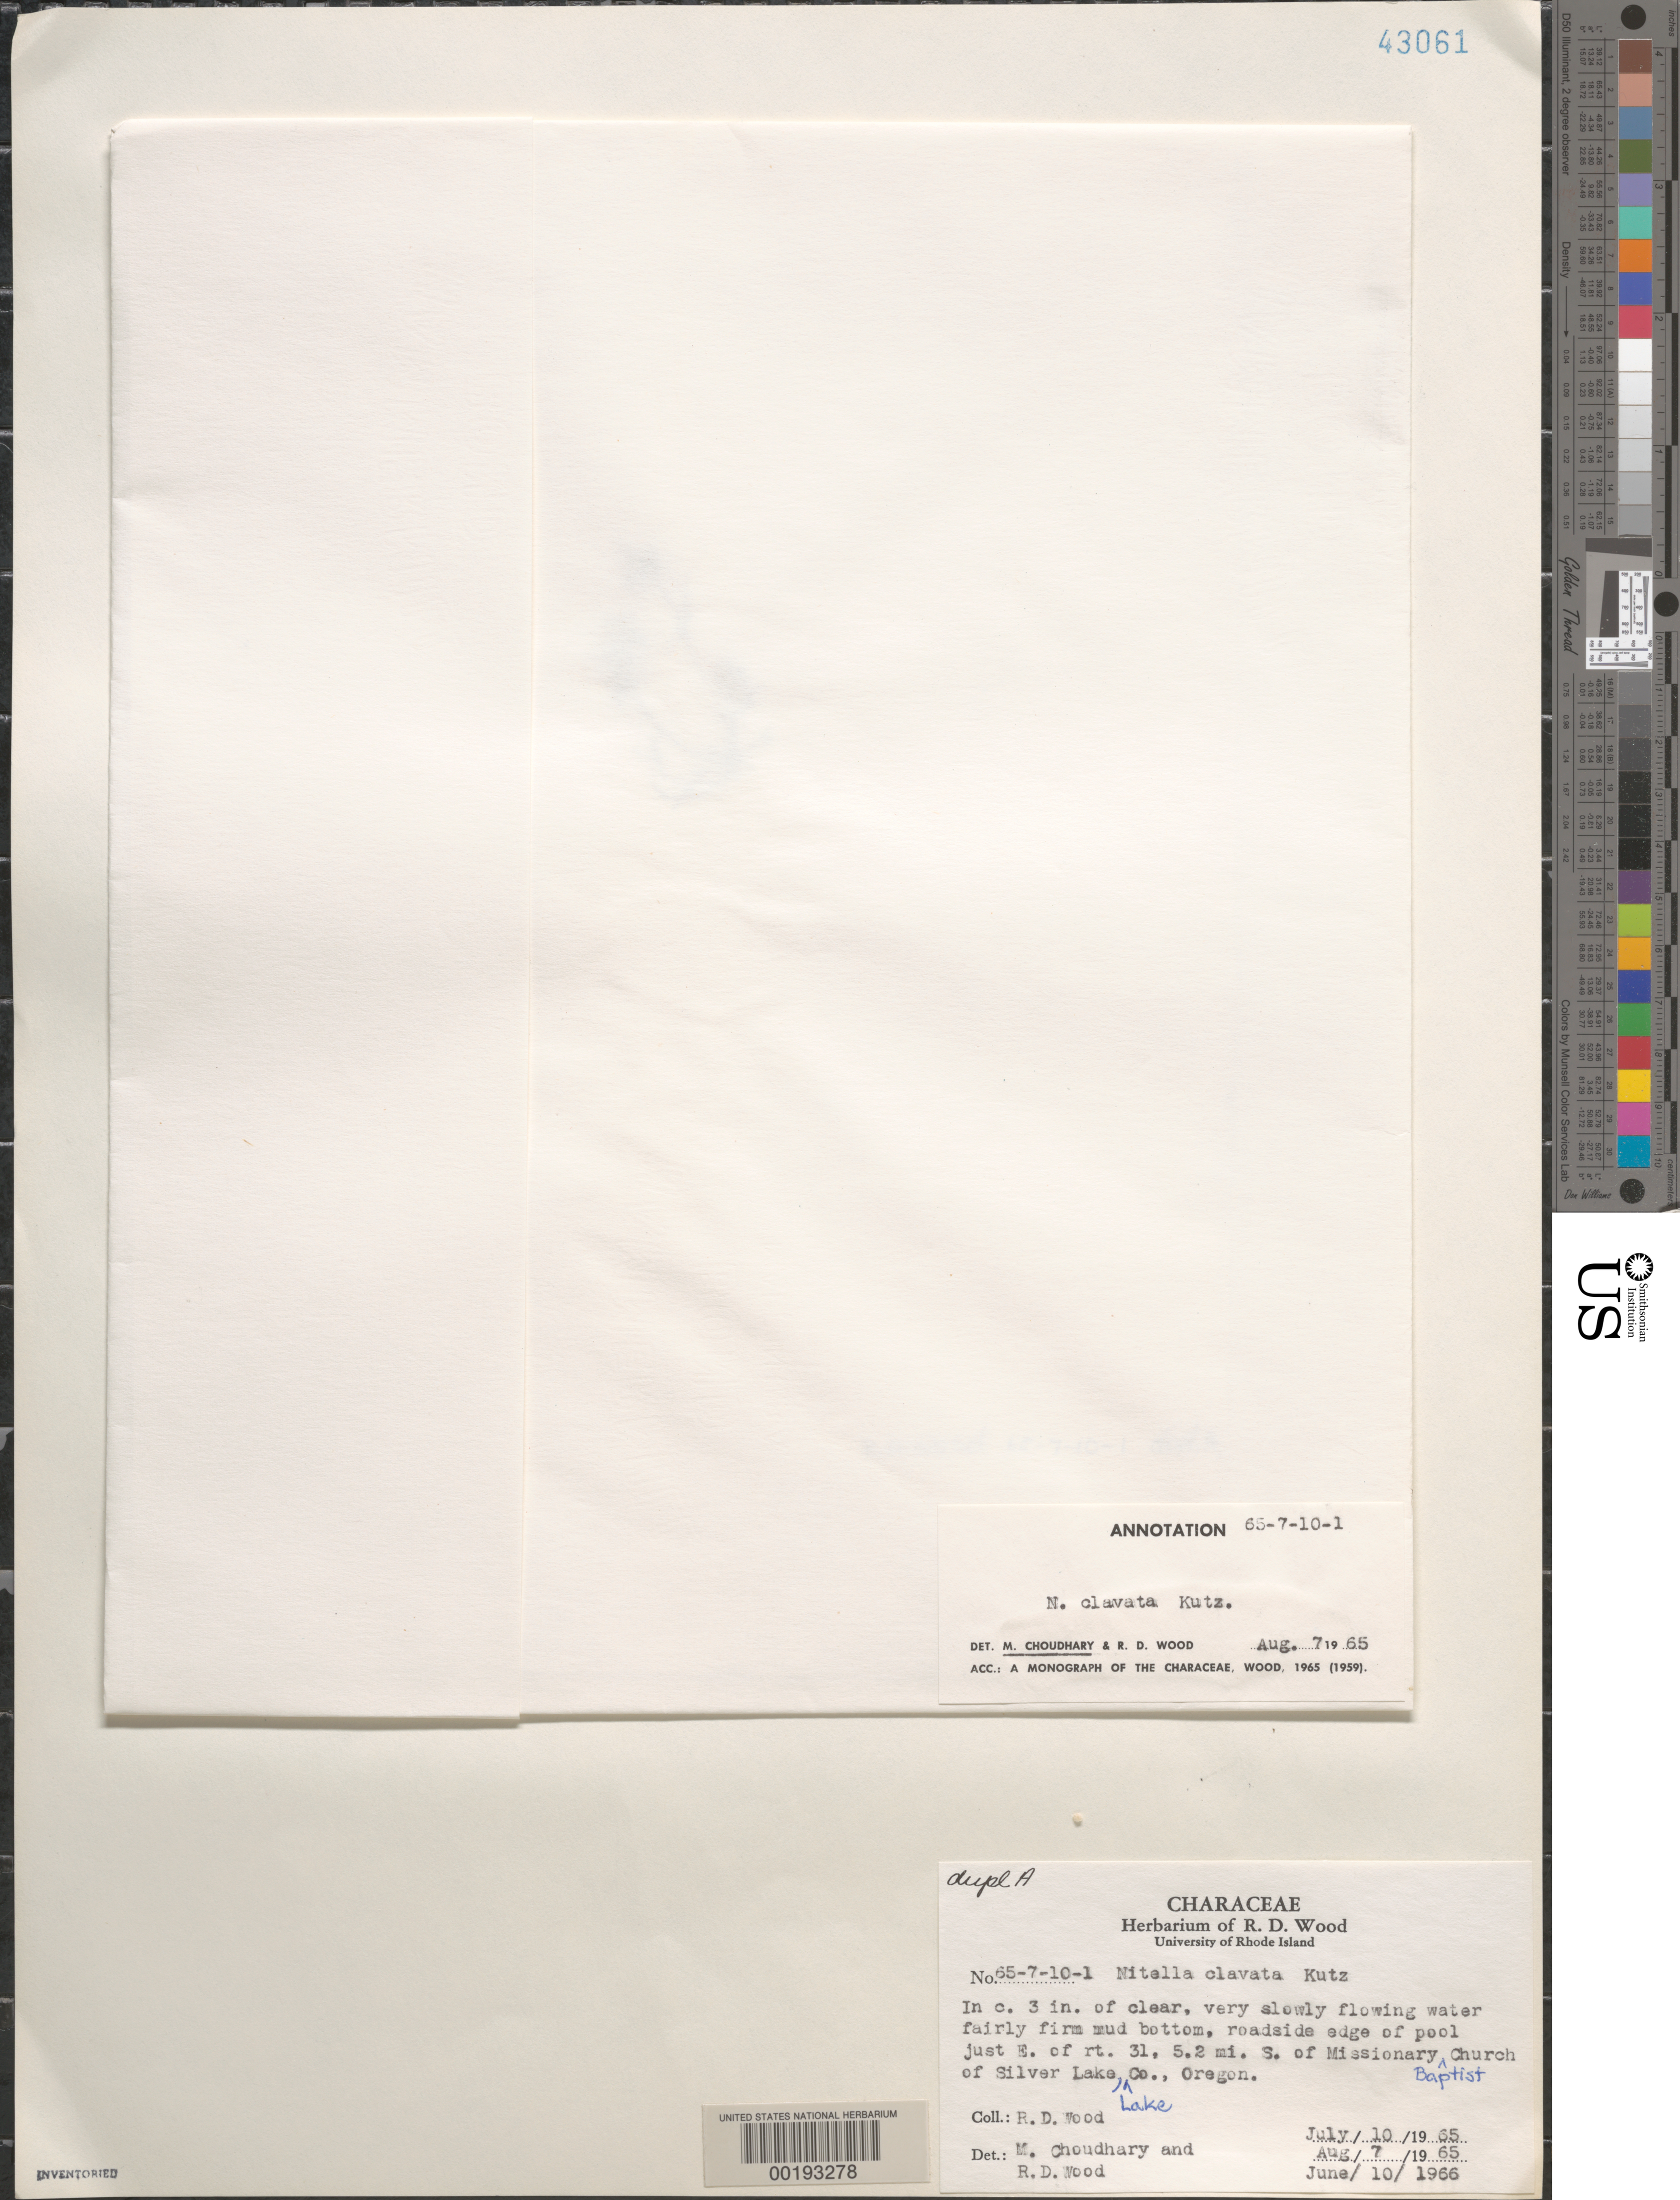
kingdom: Plantae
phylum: Charophyta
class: Charophyceae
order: Charales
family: Characeae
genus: Nitella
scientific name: Nitella clavata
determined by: Wood, R. D.; Choudhary, M. C.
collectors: R. Wood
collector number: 65-7-10-1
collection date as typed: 10 Jul 1965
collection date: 1965-07-10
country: United States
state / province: Oregon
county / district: Lake County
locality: Silver Lake, just east of Route 31, 5.2 miles south of Missionary Baptist Church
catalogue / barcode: US 43061